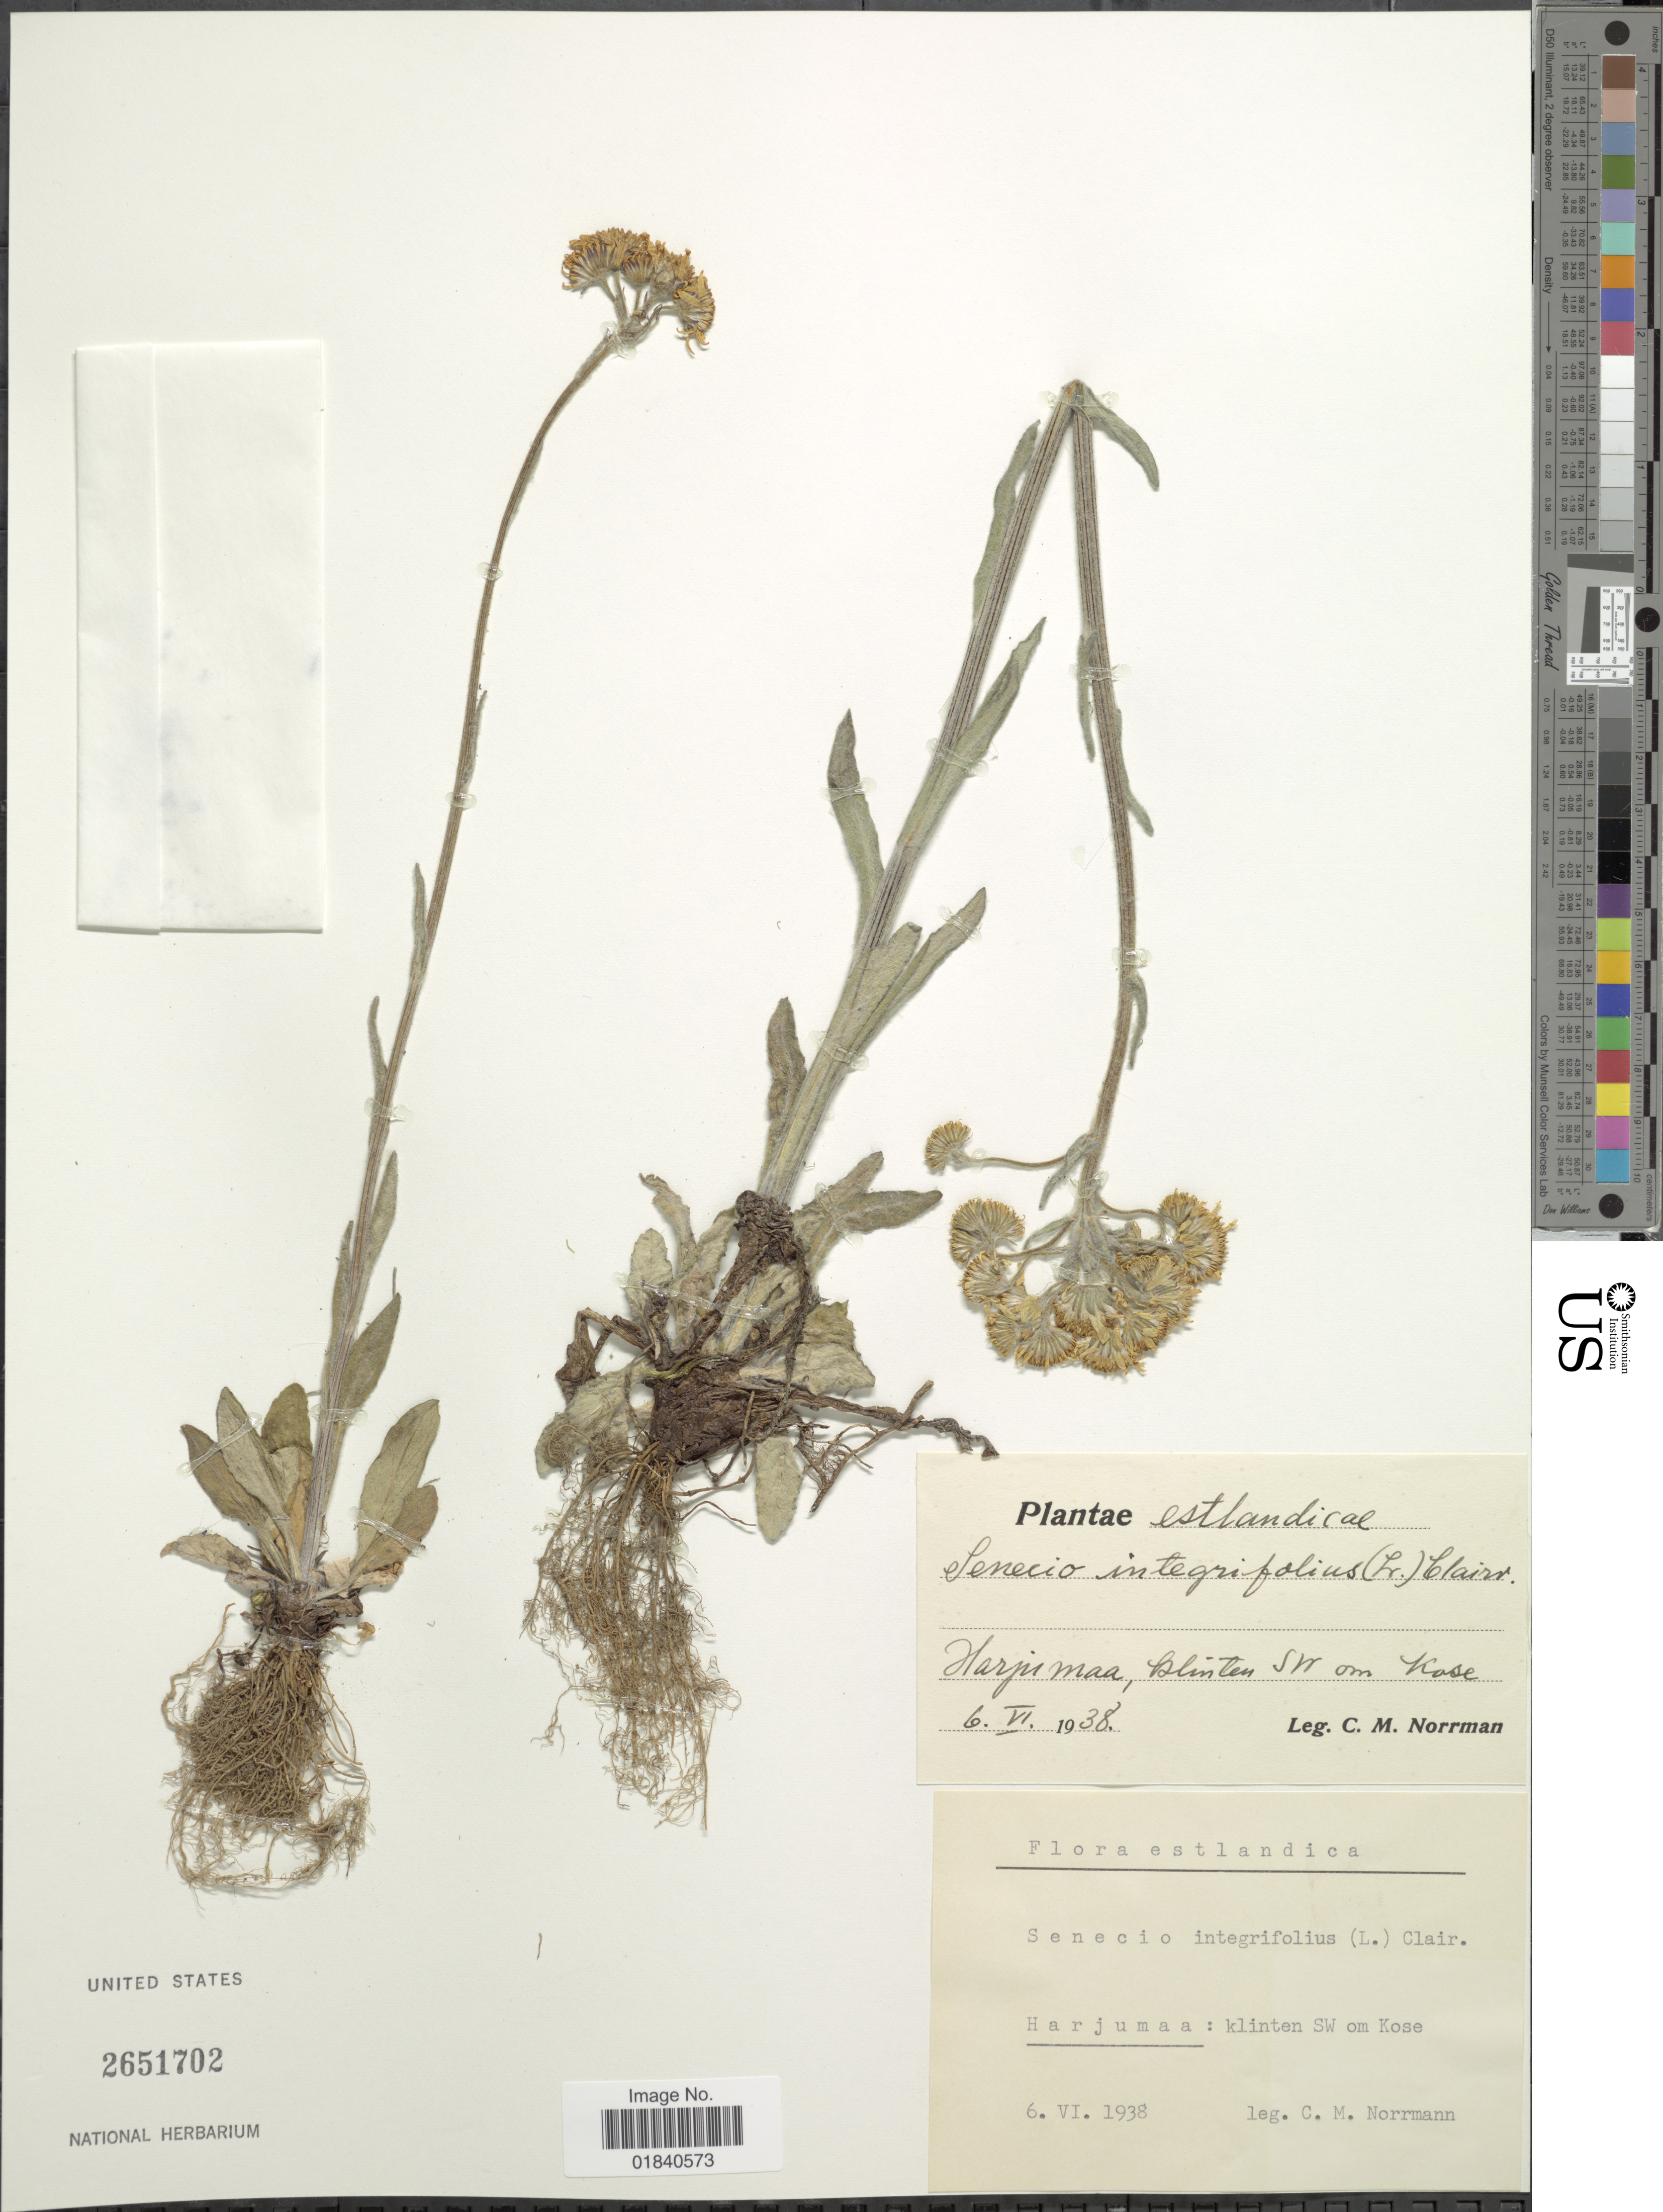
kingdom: Plantae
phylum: Tracheophyta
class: Magnoliopsida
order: Asterales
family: Asteraceae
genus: Tephroseris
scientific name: Tephroseris integrifolia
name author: (L.) Holub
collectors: C. Norman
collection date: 1938-06-06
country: Estonia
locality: Harjumaa: klinten SW om Kose. Estlandica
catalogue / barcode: US 2651702